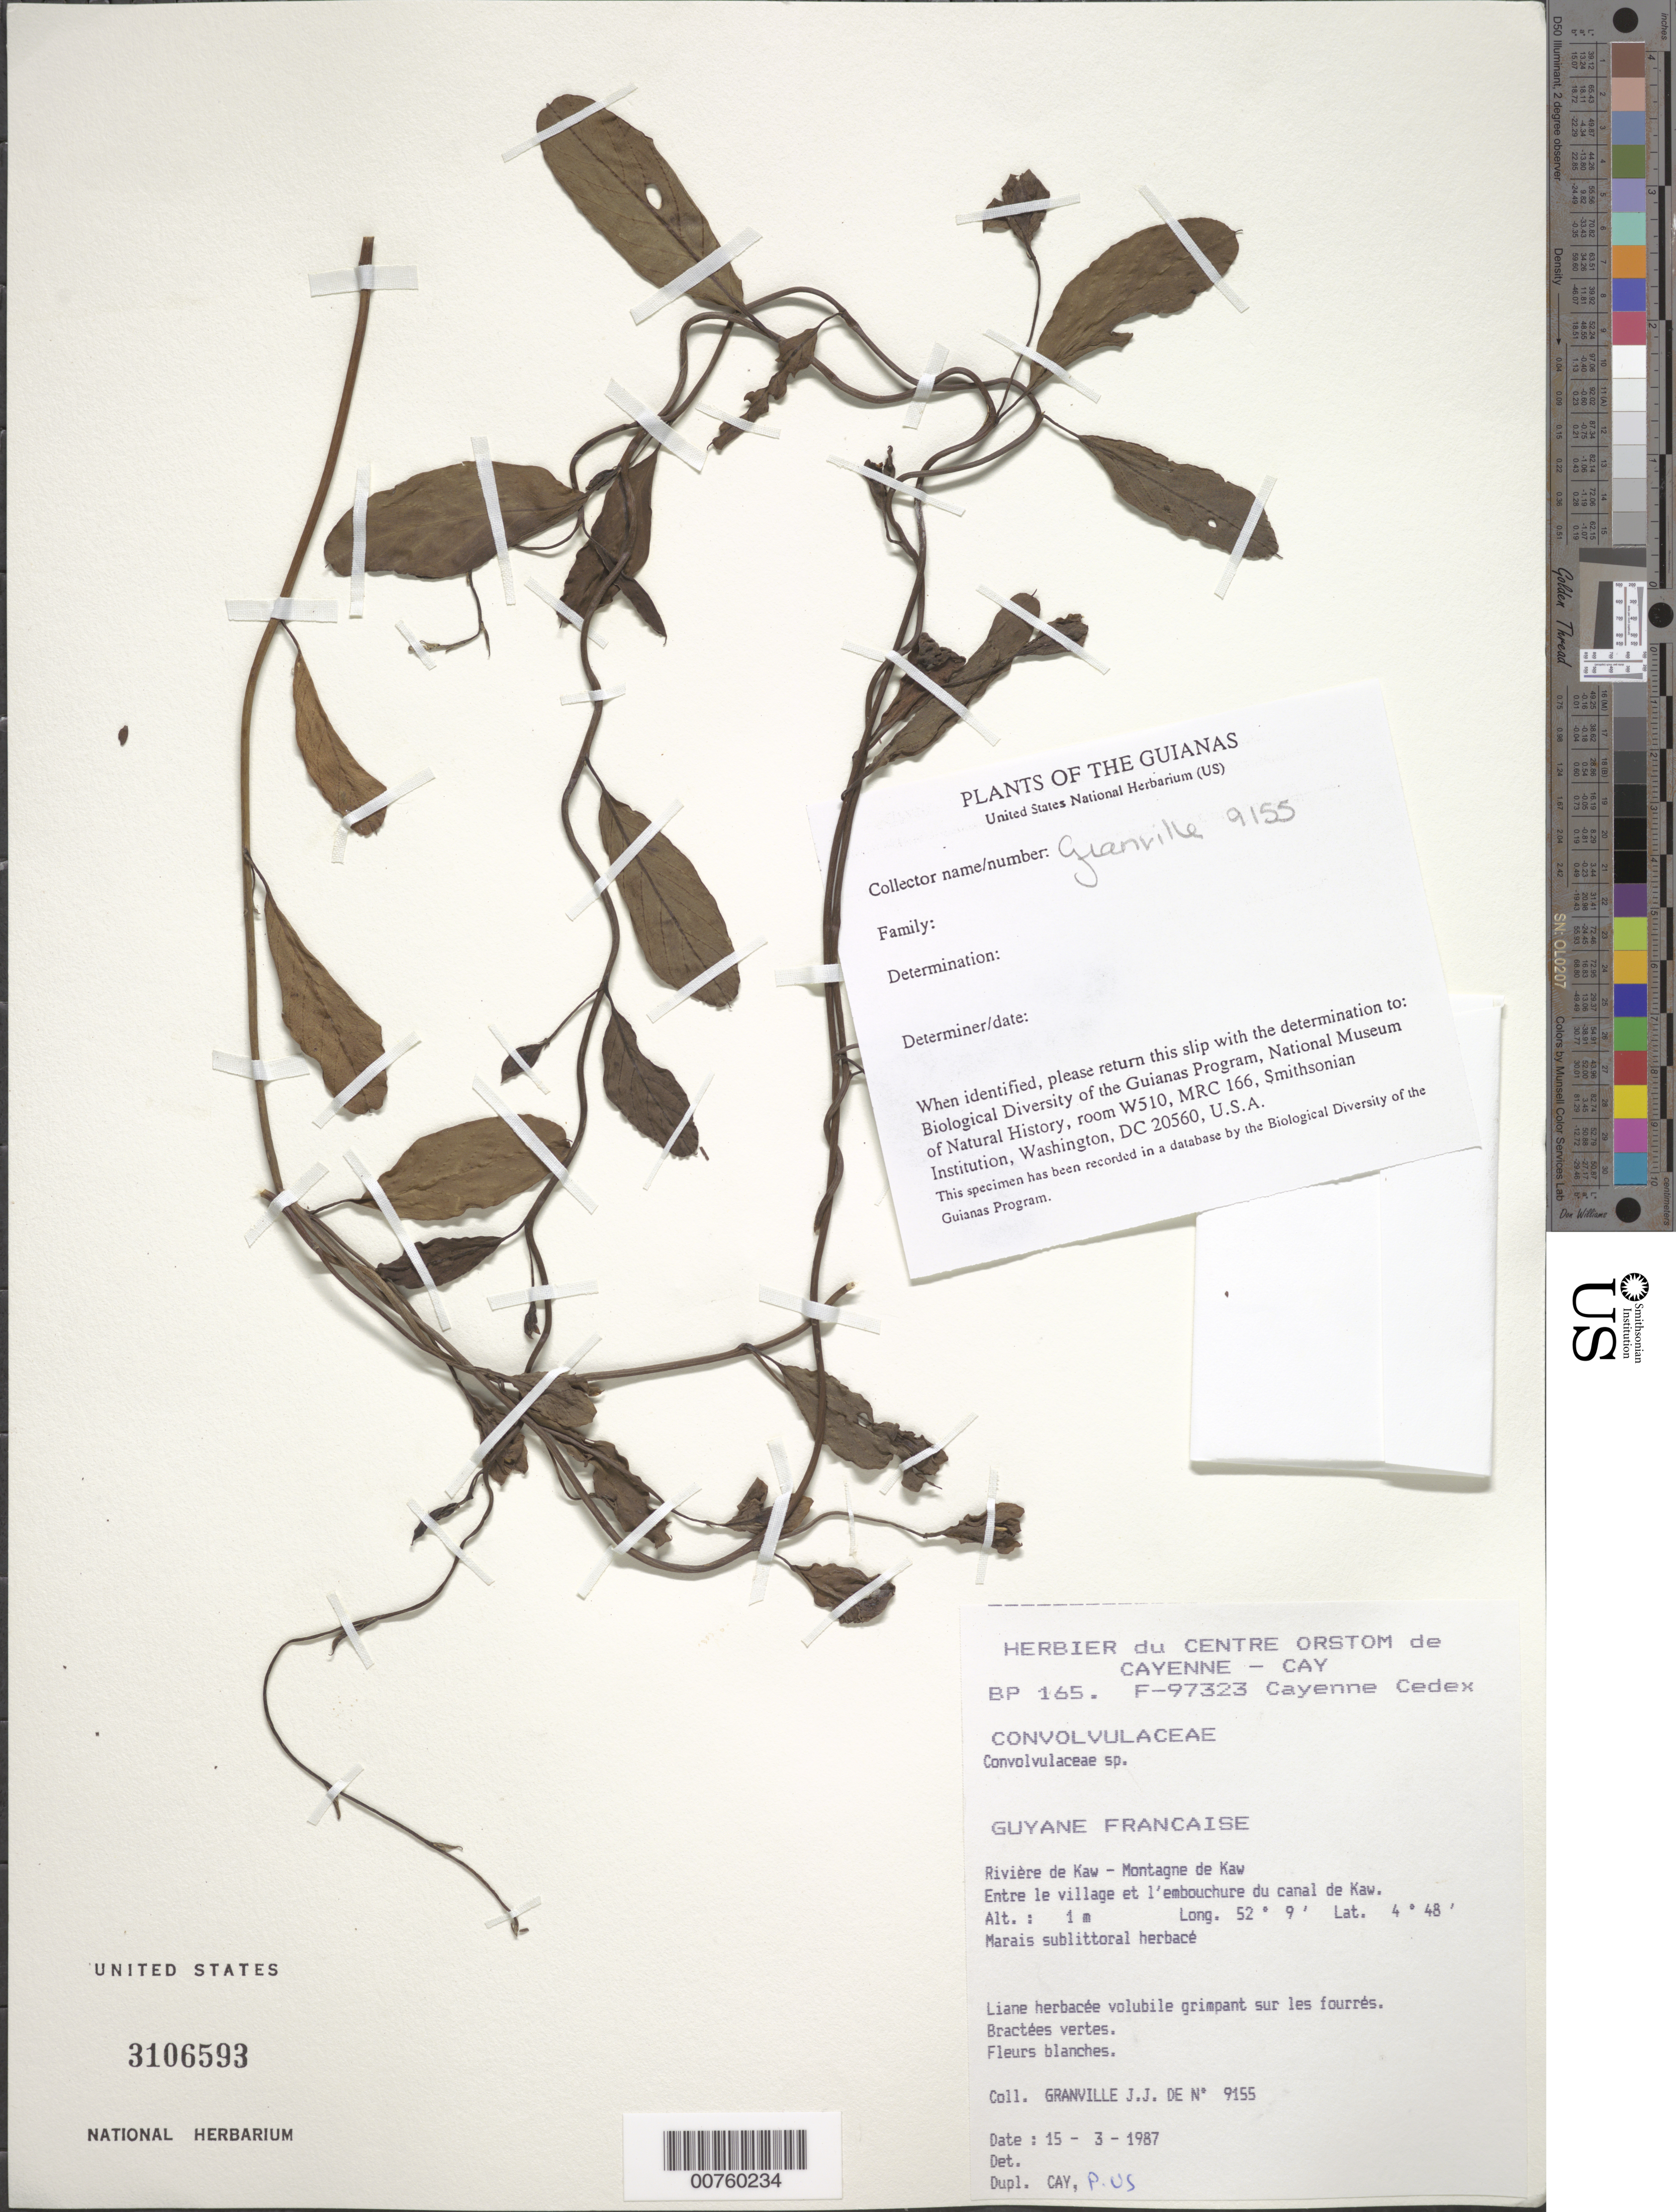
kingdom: Plantae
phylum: Tracheophyta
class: Magnoliopsida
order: Solanales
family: Convolvulaceae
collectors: J.-J. de Granville et al.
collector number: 9155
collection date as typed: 15-Mar-87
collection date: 1987-03-15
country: French Guiana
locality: Rivière de Kaw, Montagne de Kaw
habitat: Marais sublittoral herbace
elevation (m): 1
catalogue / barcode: US 3106593